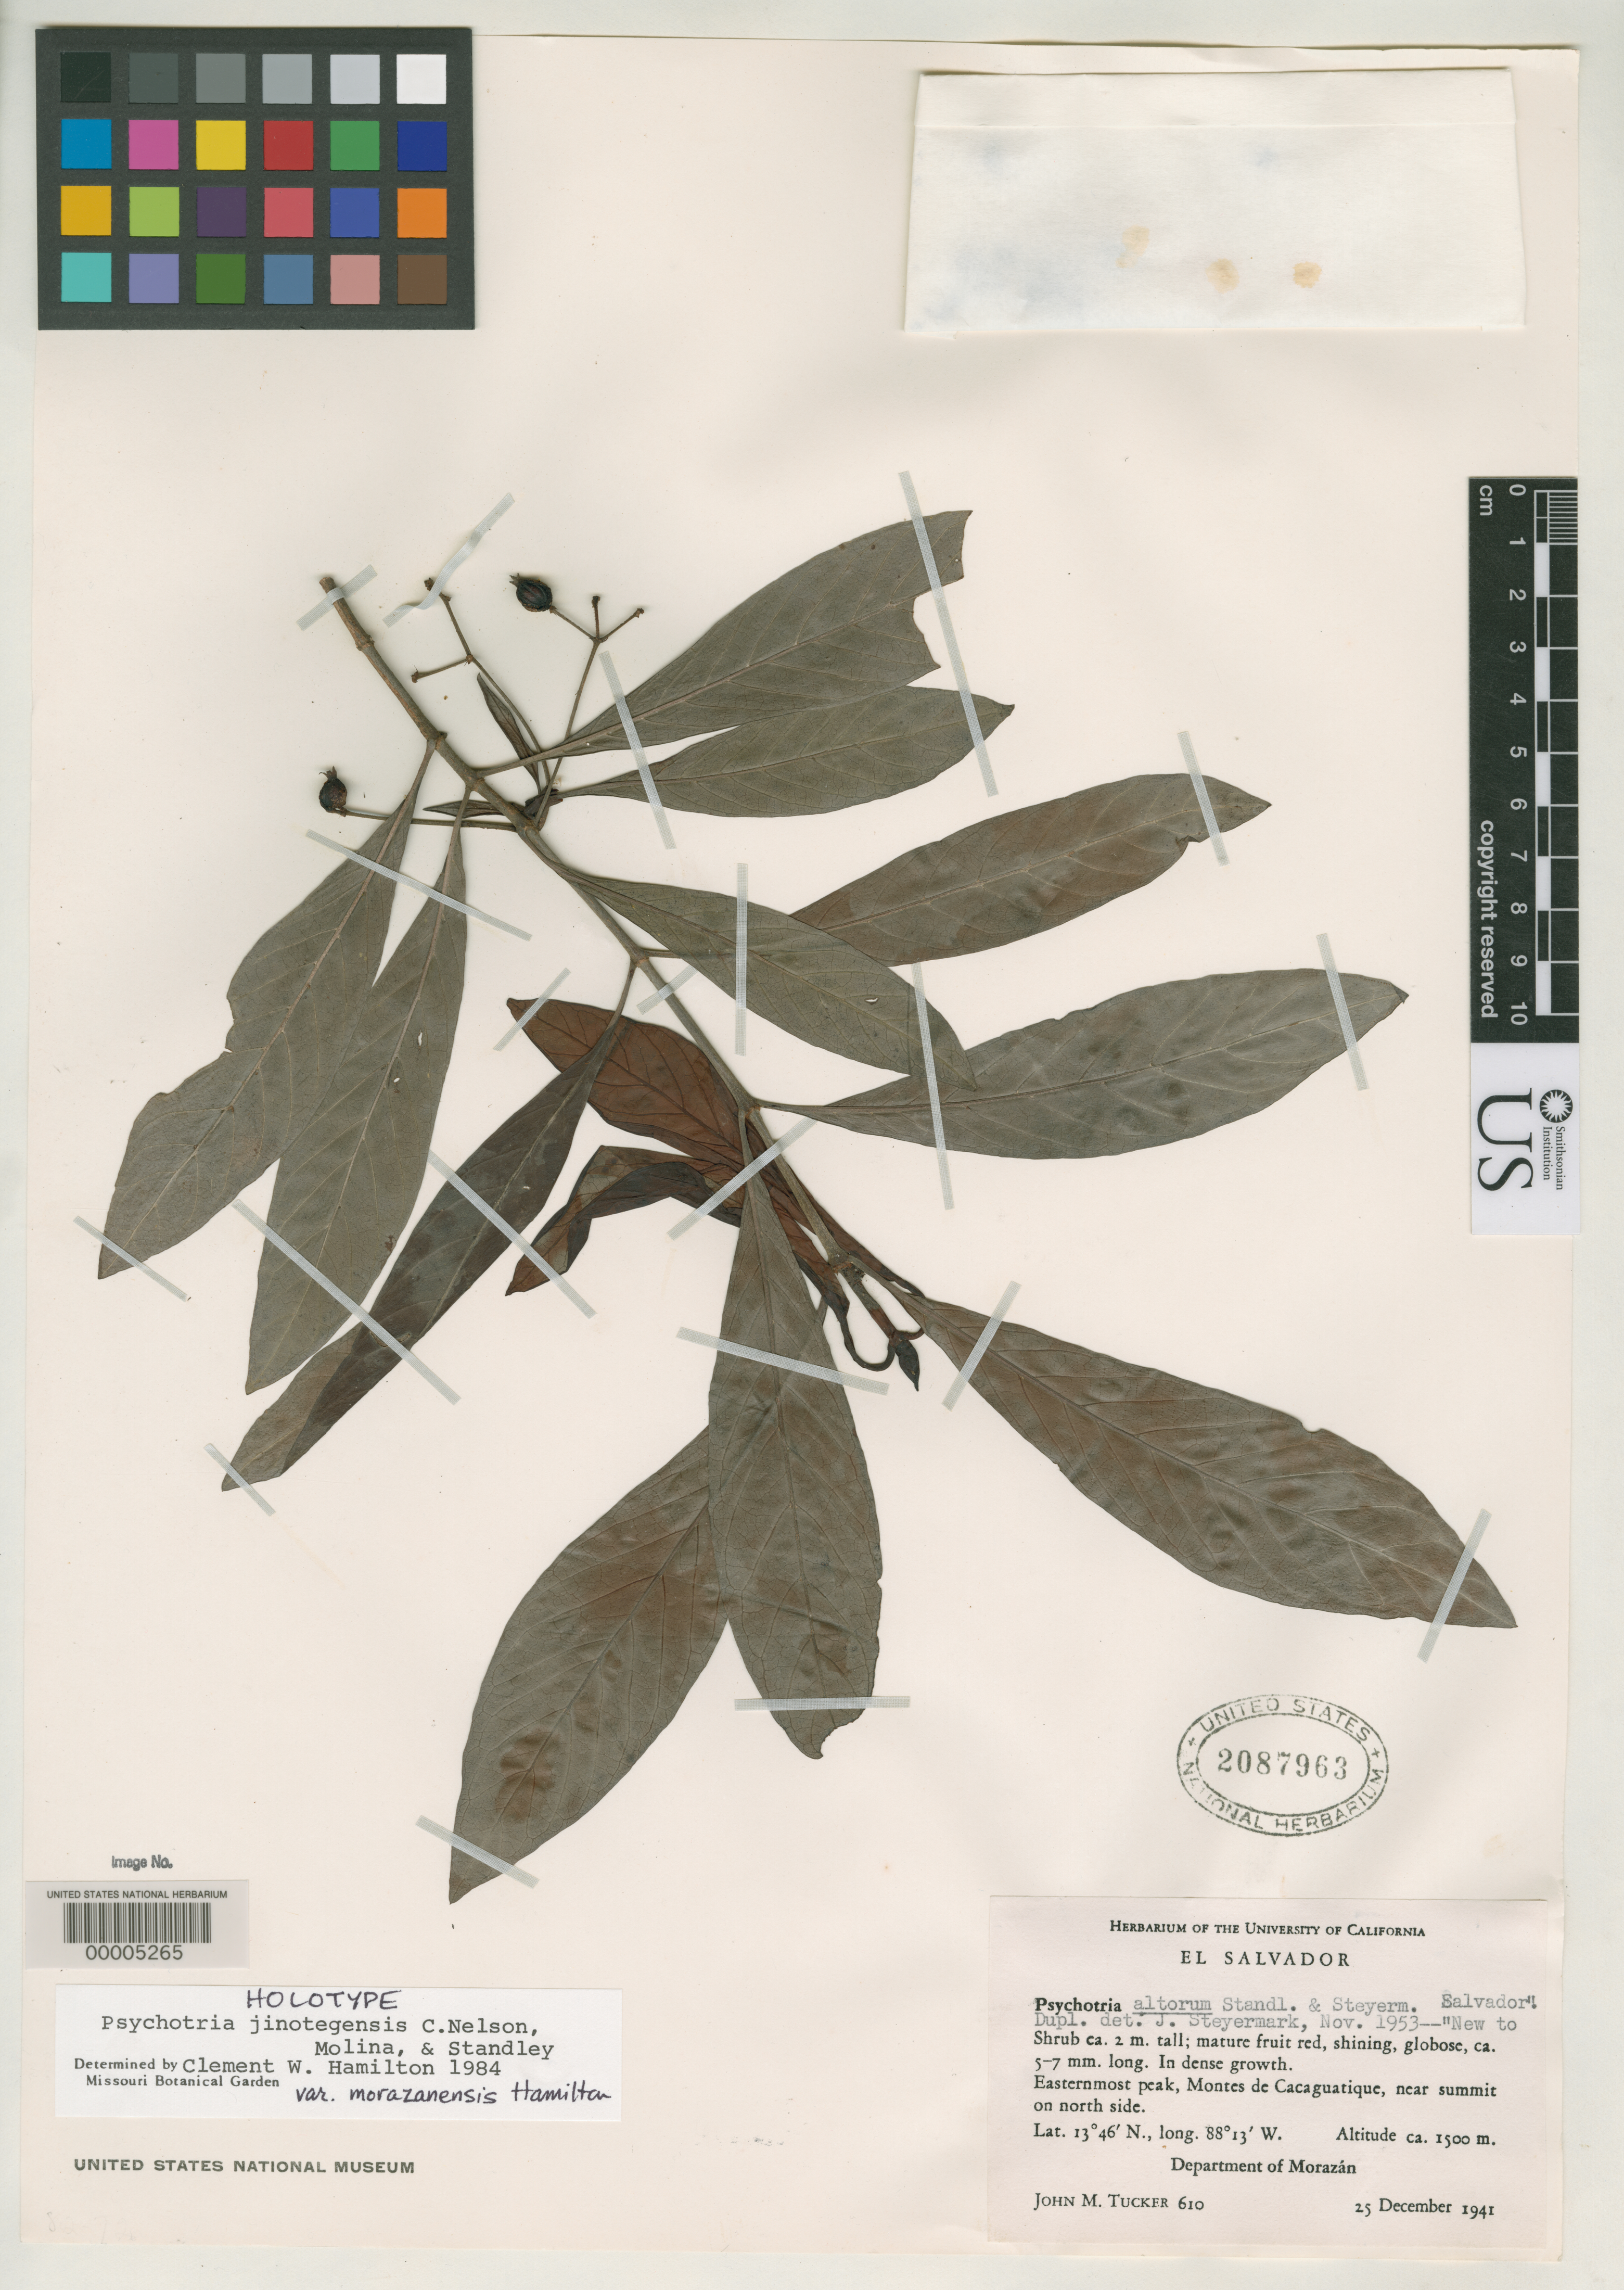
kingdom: Plantae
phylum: Tracheophyta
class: Magnoliopsida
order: Gentianales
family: Rubiaceae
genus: Psychotria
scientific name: Psychotria jinotegensis var. morazanensis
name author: C.W. Ham.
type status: Holotype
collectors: J. M. Tucker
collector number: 610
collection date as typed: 25 Dec 1941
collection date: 1941-12-25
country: El Salvador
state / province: Morazán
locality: Eastern most peak, Montes de Chacaguatque, near summit on N side.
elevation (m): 1500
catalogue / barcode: US 2087963